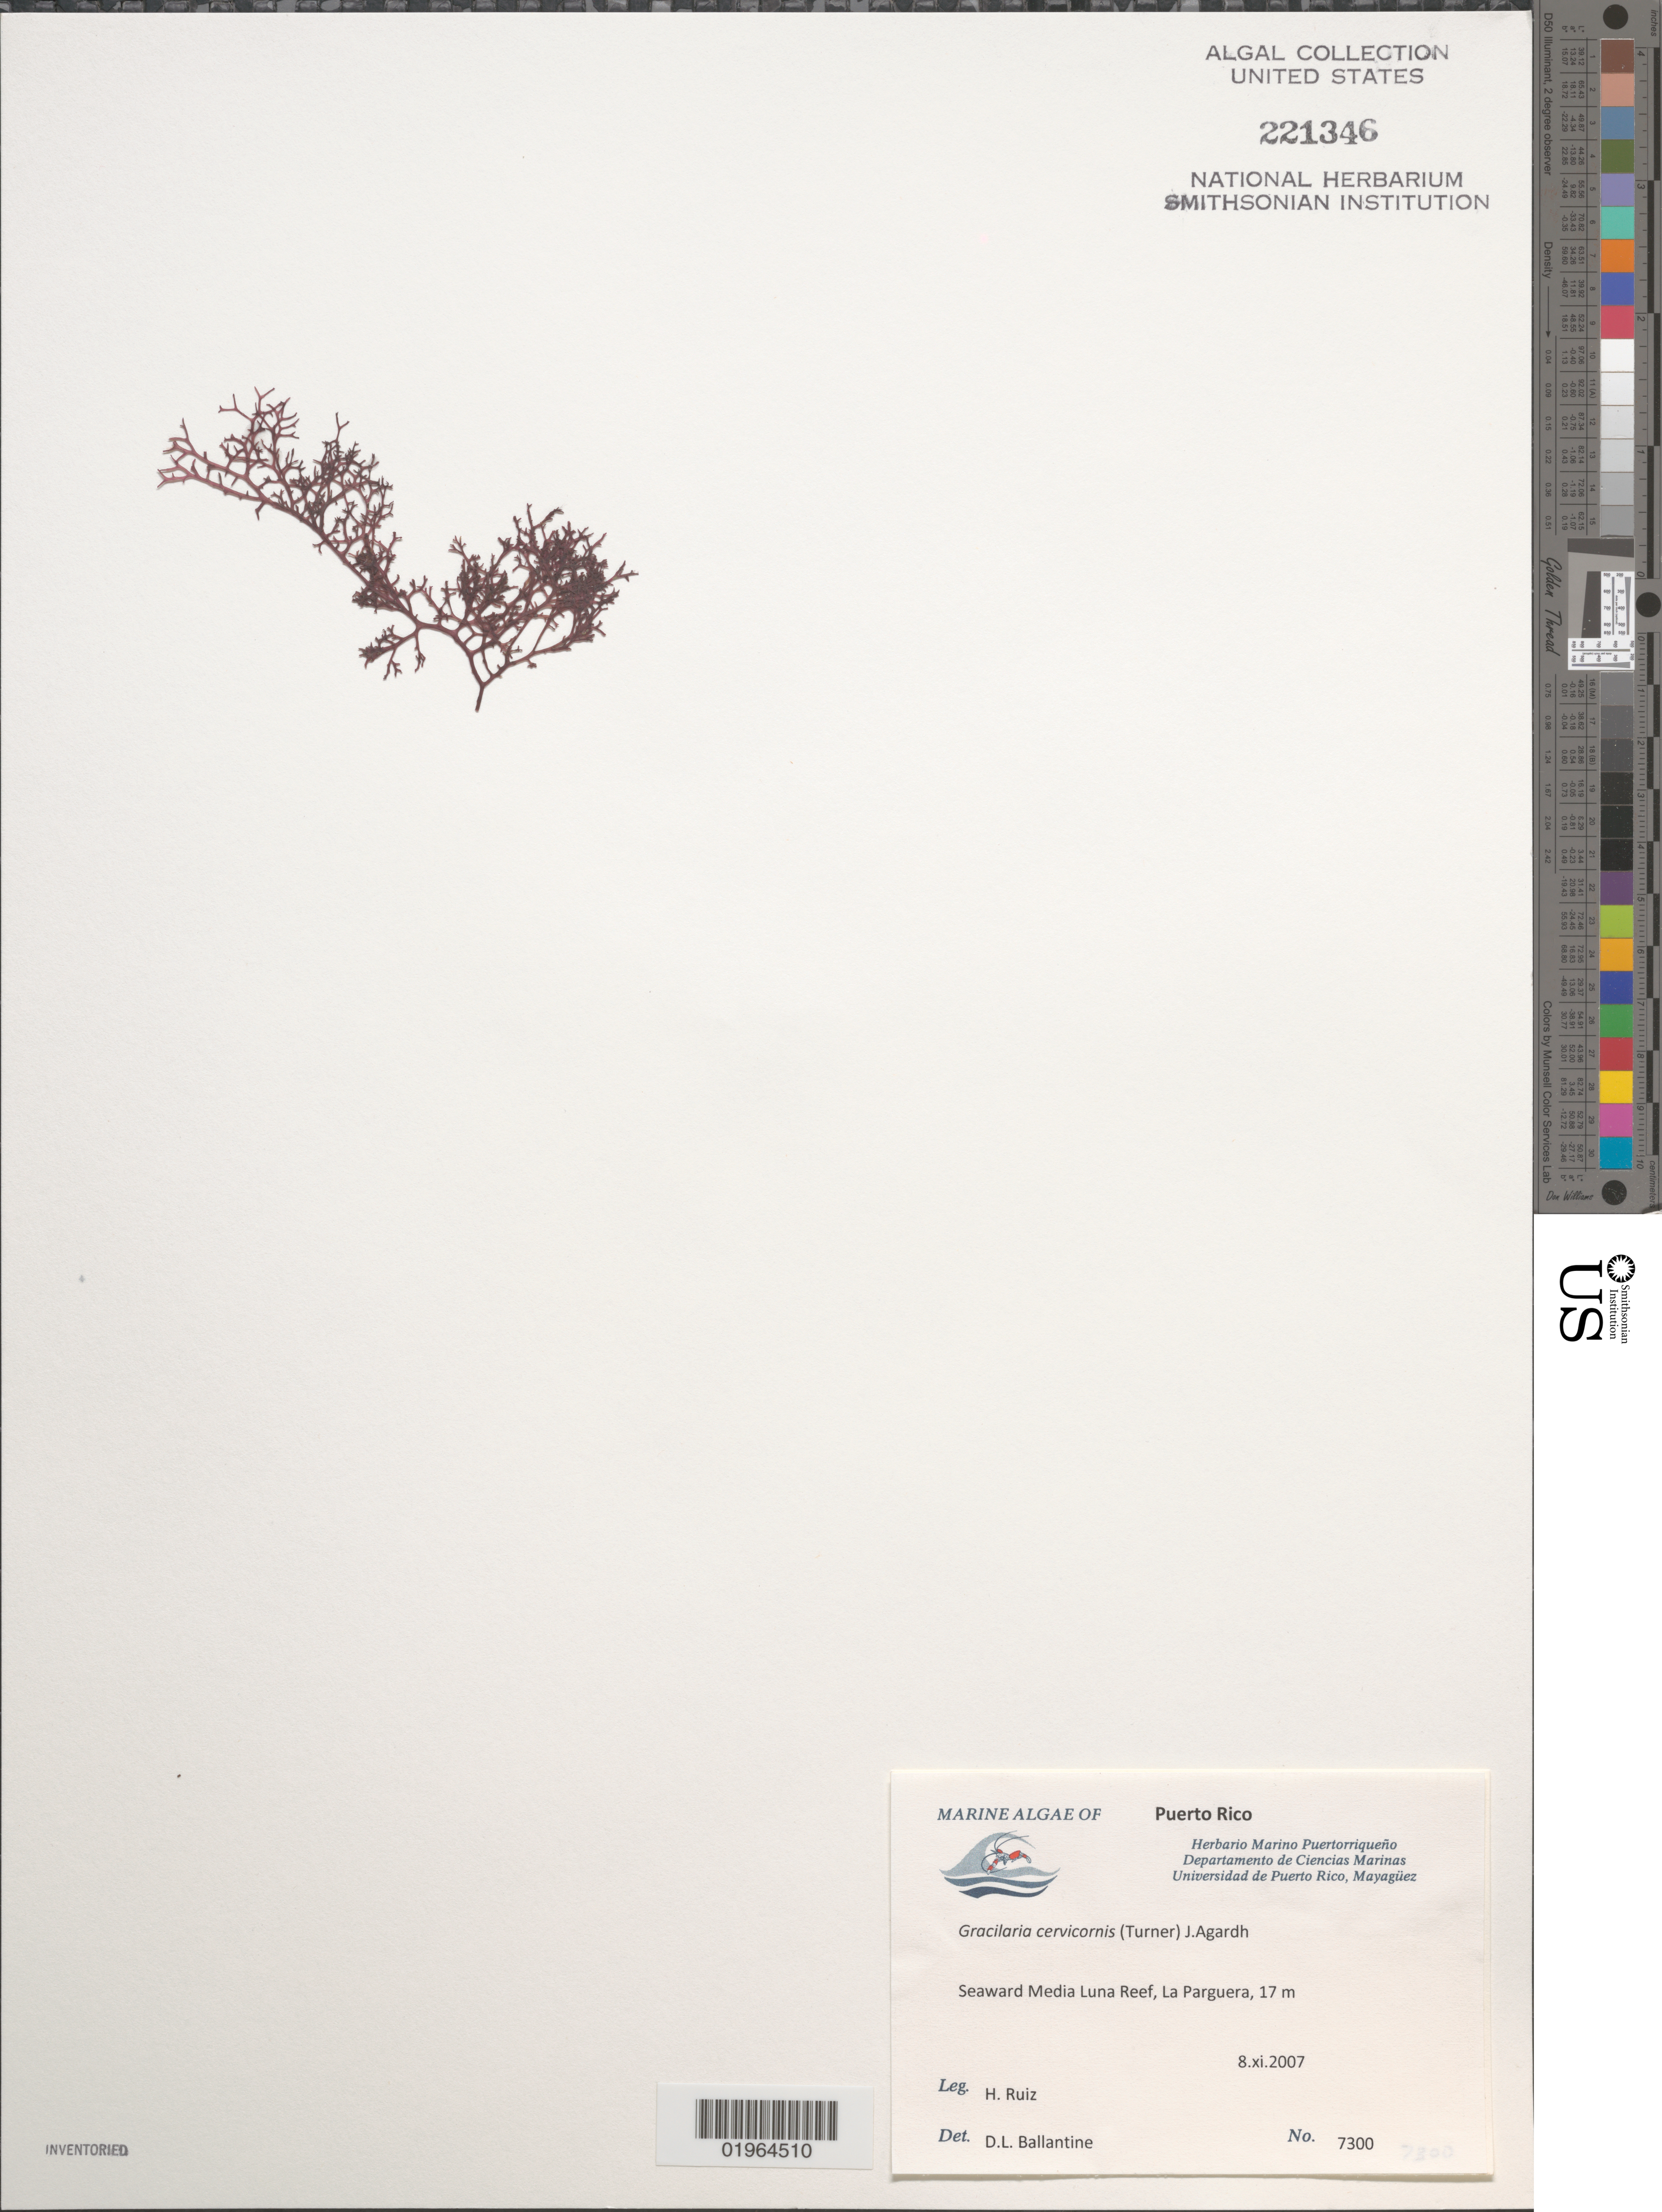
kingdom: Plantae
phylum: Rhodophyta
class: Florideophyceae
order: Gracilariales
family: Gracilariaceae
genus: Gracilaria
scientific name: Gracilaria cervicornis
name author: (Turner) J. Agardh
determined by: Ballantine, D. L.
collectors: H. Ruiz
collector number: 7300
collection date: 2007-11-08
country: Puerto Rico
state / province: Lajas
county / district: La Parguera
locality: Seaward Media Luna Reef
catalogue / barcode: US 221346